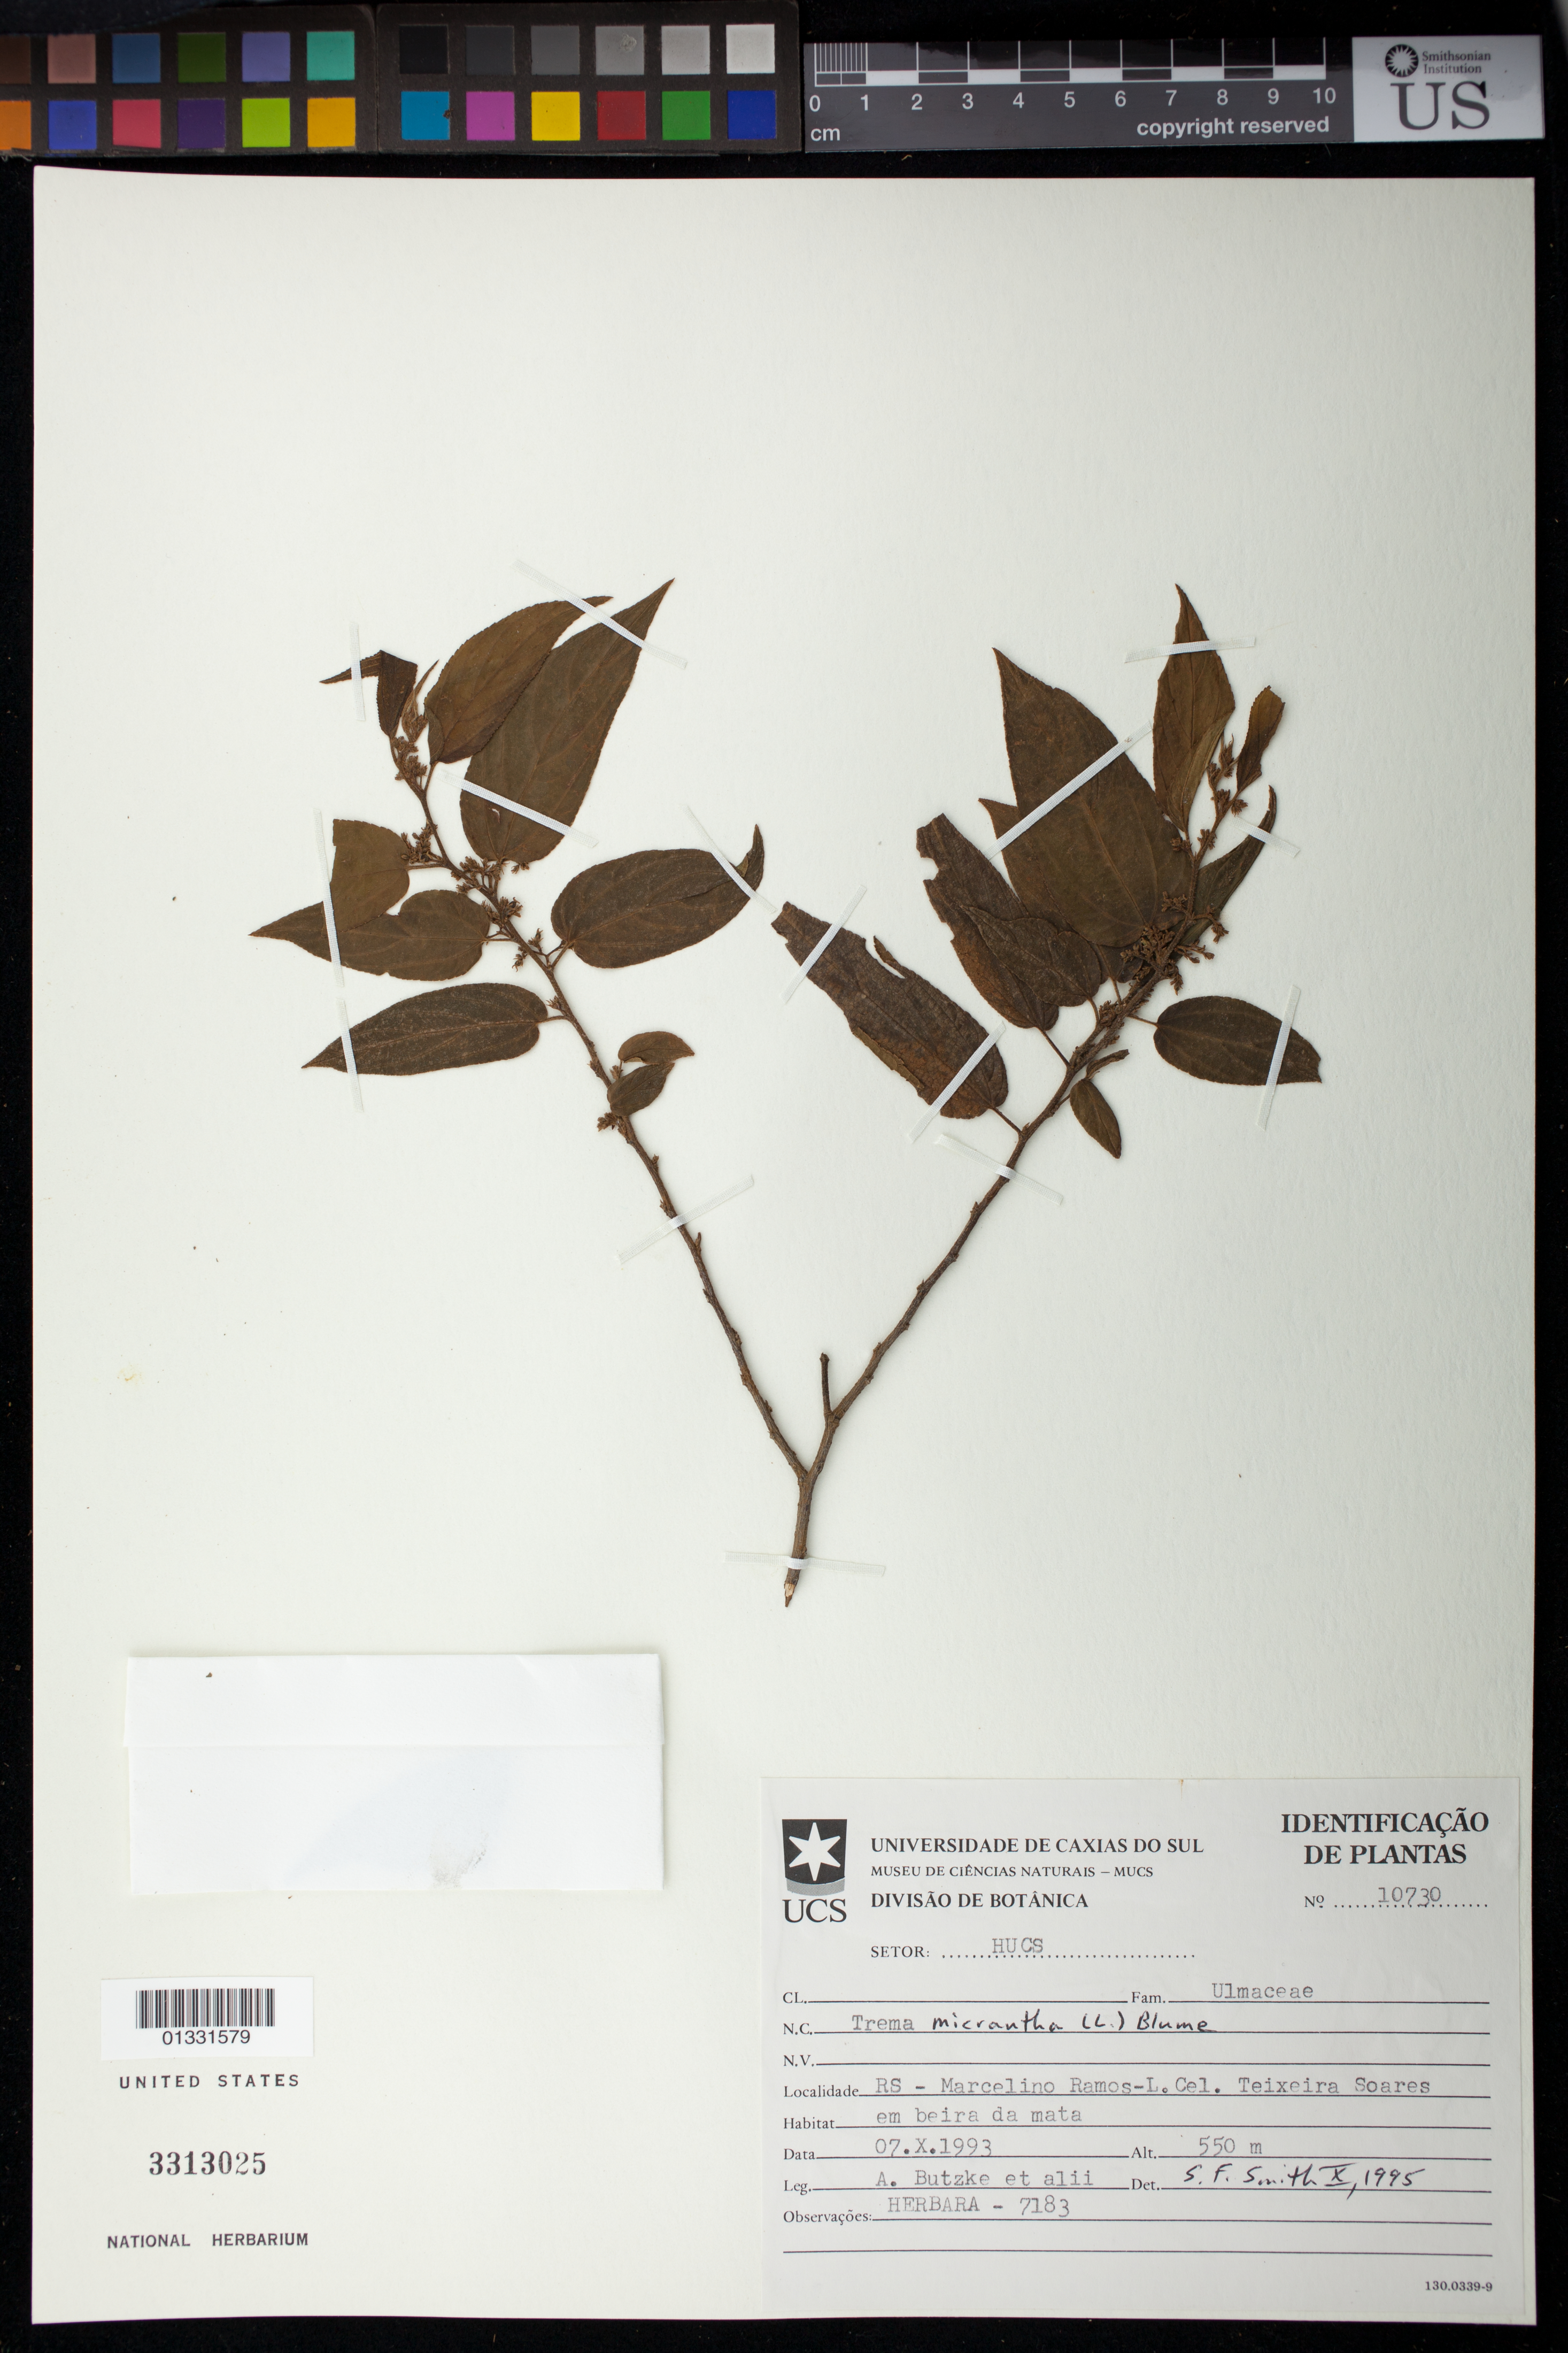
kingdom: Plantae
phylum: Tracheophyta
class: Magnoliopsida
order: Rosales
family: Cannabaceae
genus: Trema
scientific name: Trema micranthum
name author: (L.) Blume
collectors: A. Butzke et al.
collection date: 1994-10-07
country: Brazil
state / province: Rio Grande do Sul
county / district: Marcelino Ramos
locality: L. Cel. Teixeira Soares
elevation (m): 550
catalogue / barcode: US 3313025